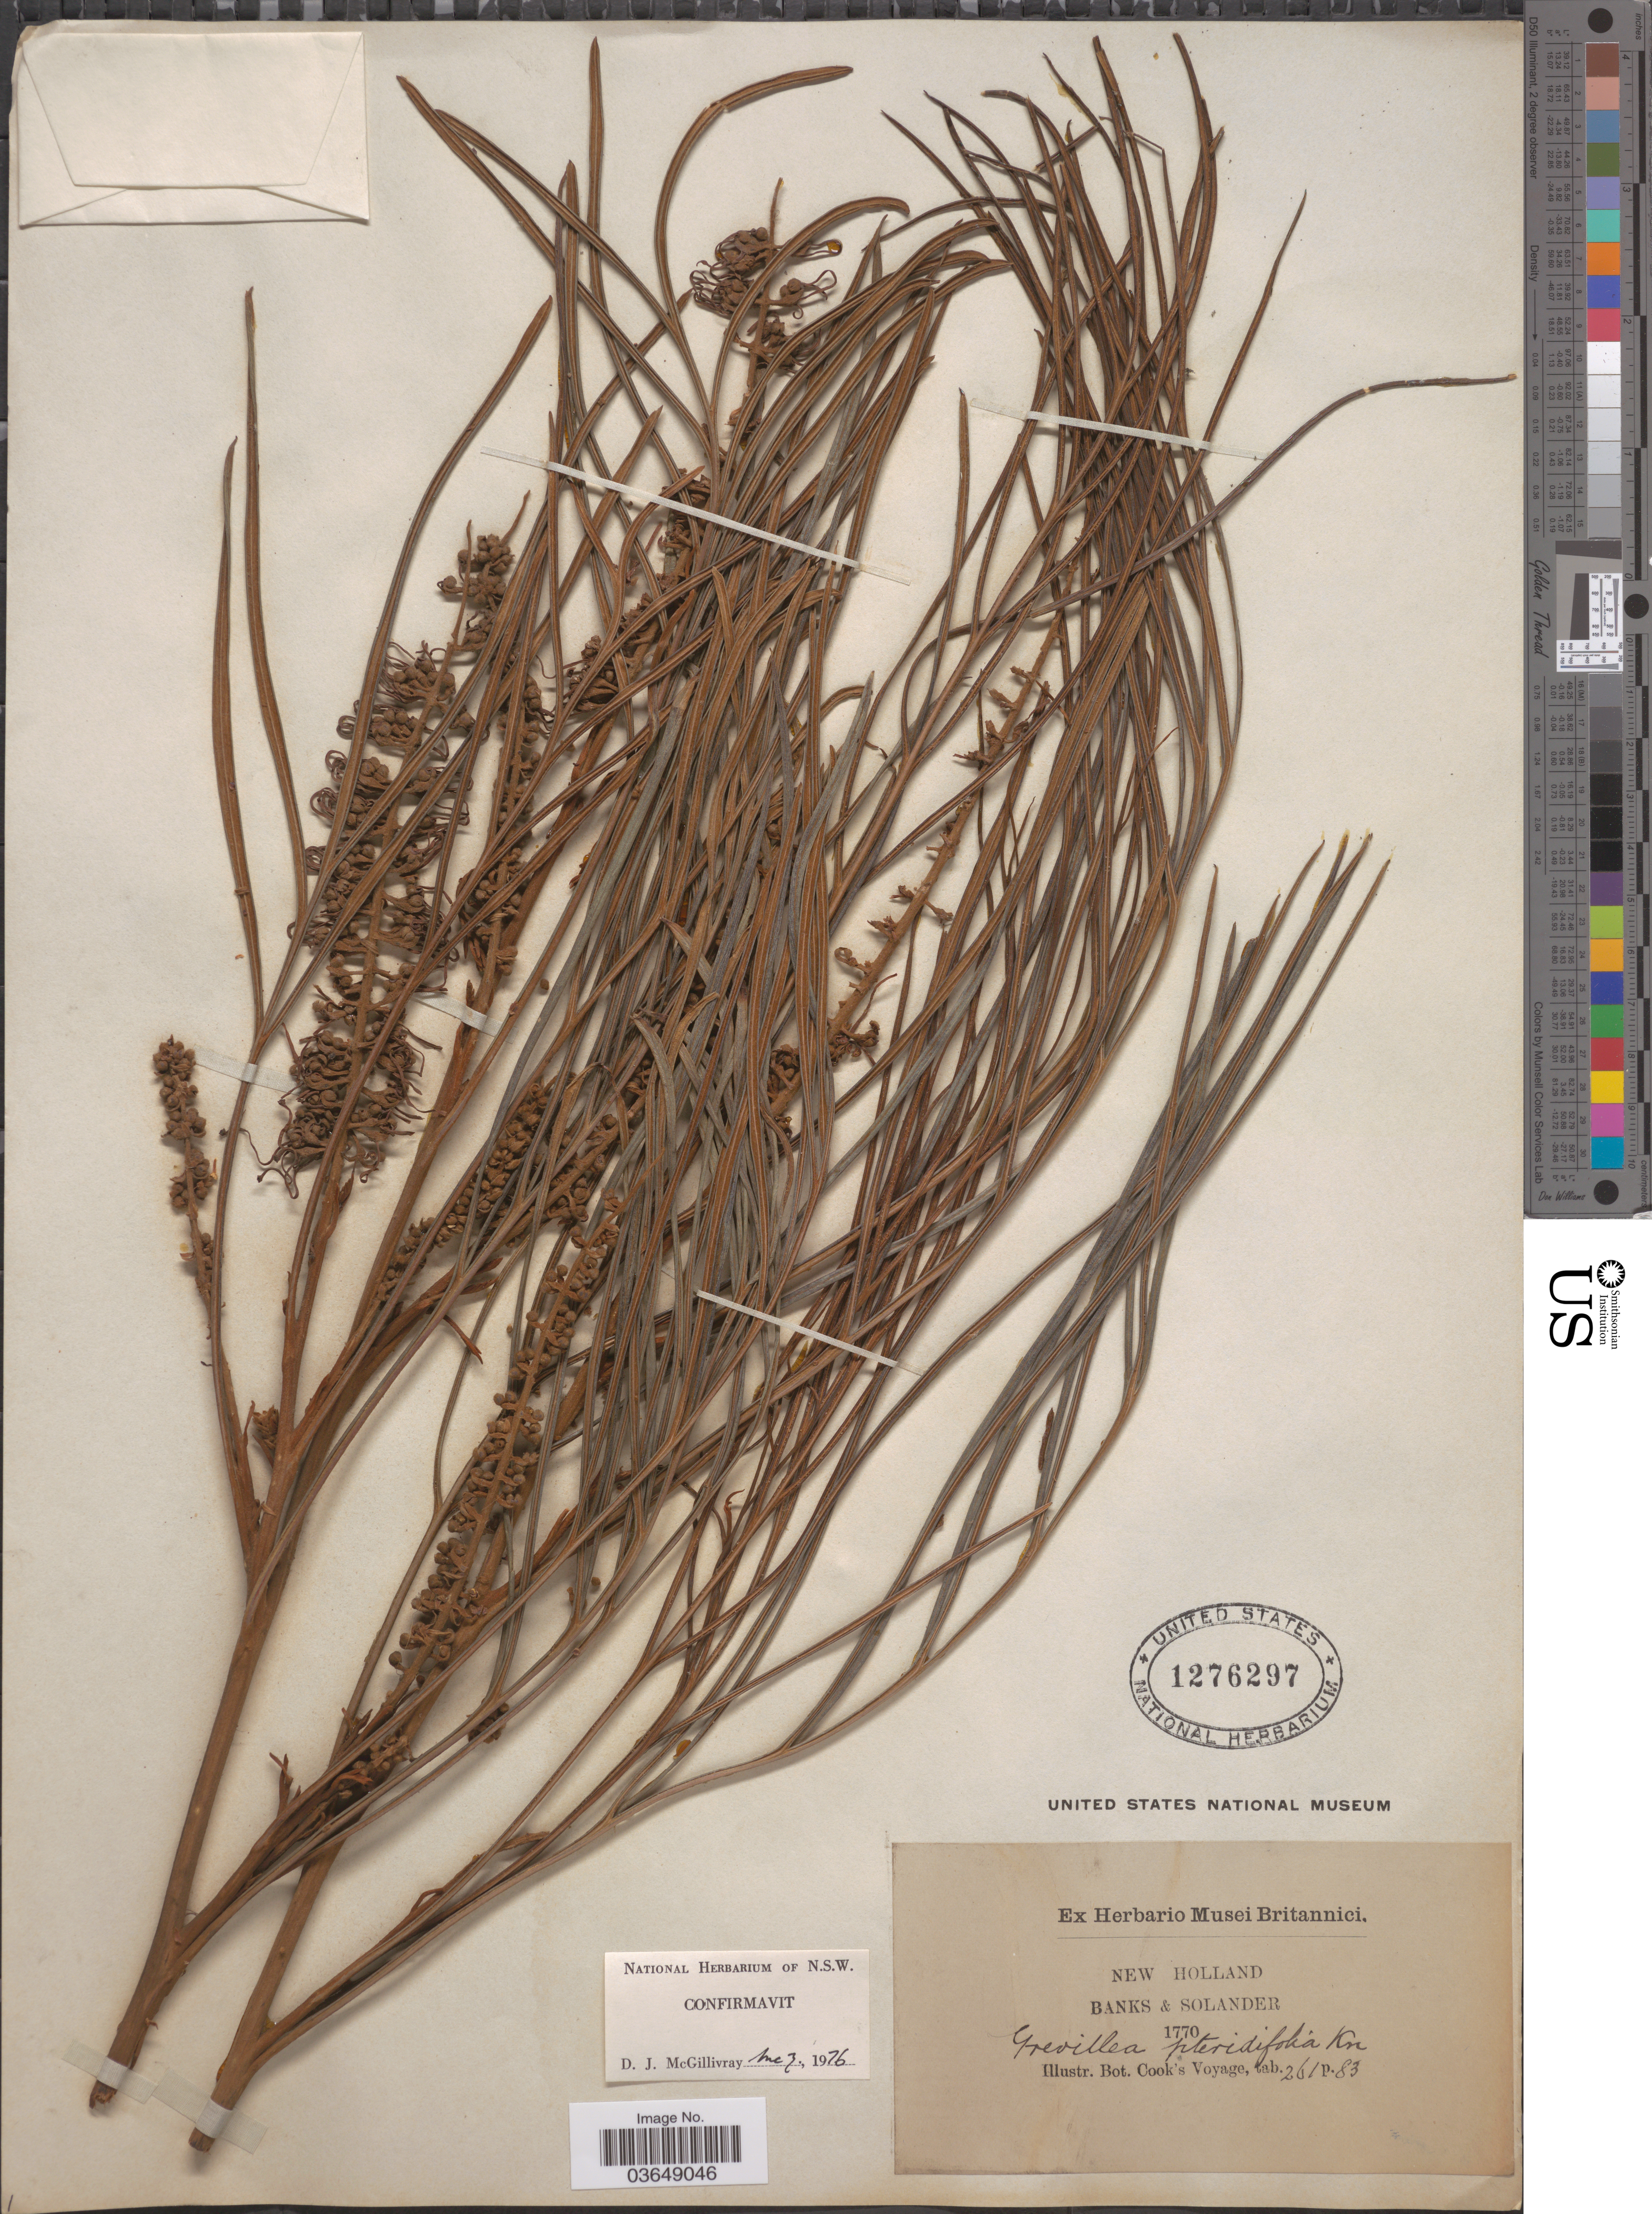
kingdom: Plantae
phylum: Tracheophyta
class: Magnoliopsida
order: Proteales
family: Proteaceae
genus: Grevillea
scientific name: Grevillea pteridifolia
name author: Knight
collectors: -- Banks & -- Solander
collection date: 1770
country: Australia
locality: New Holland.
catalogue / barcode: US 1276297